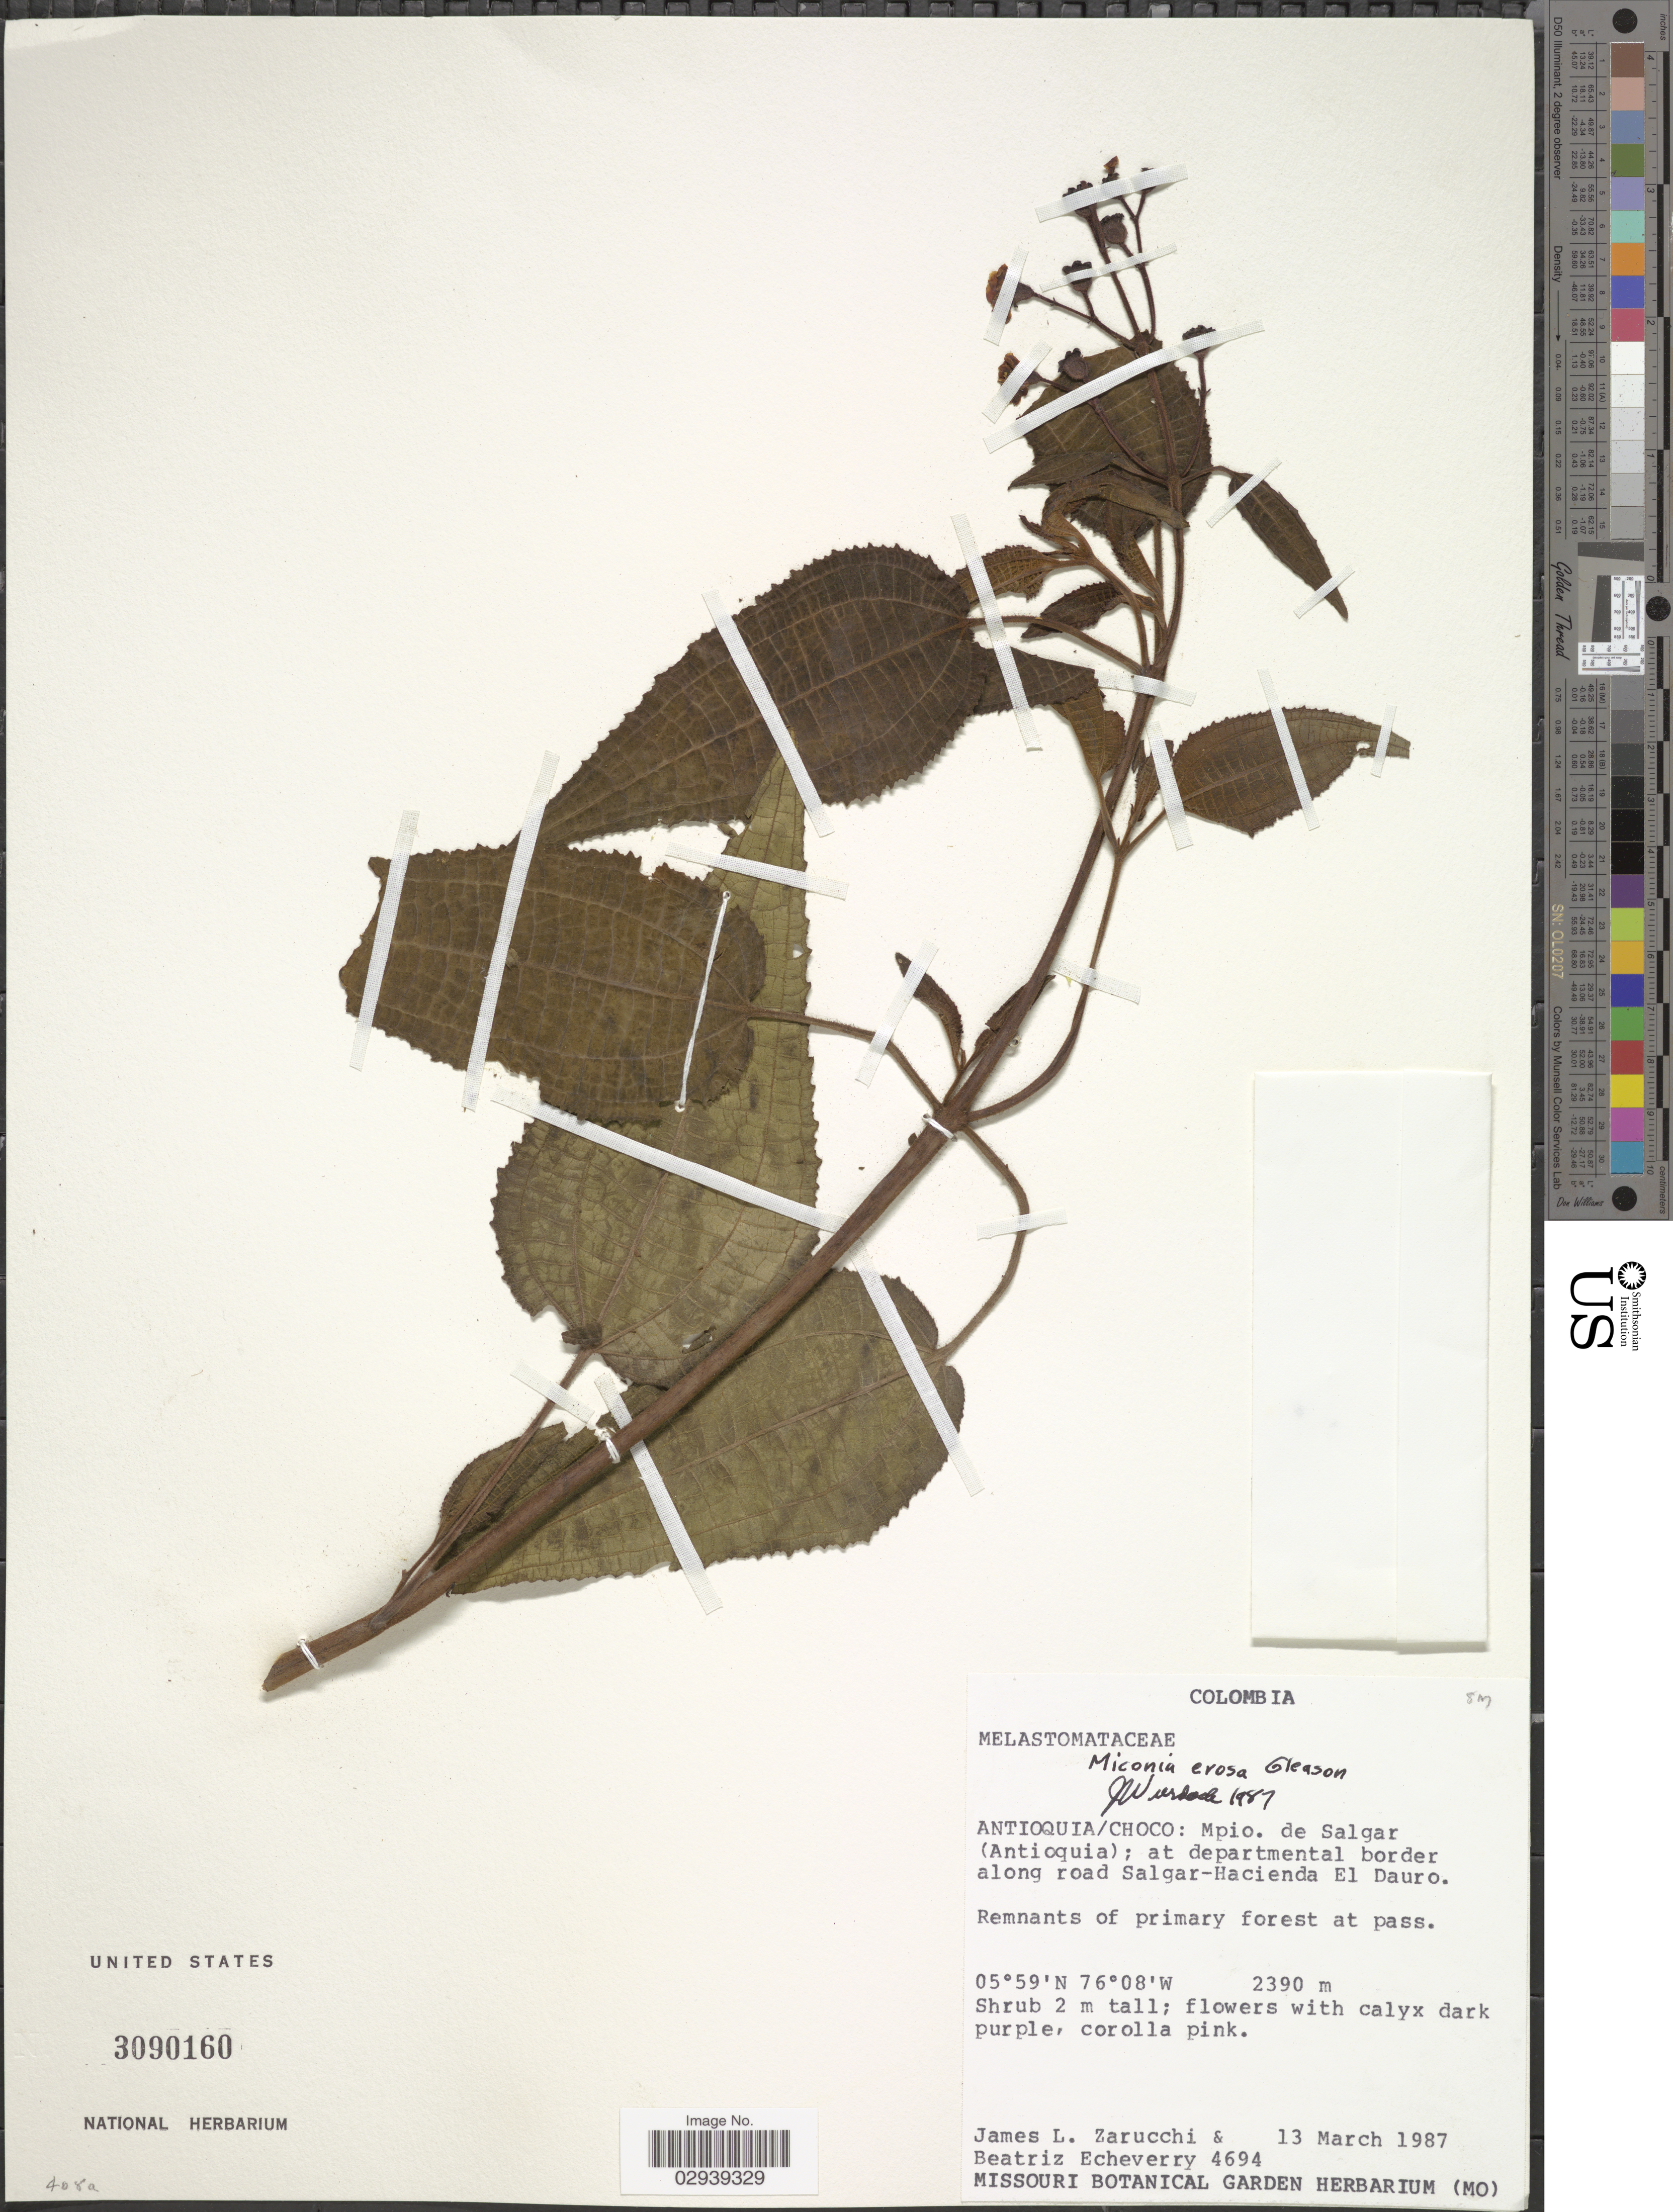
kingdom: Plantae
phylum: Tracheophyta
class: Magnoliopsida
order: Myrtales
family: Melastomataceae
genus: Miconia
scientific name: Miconia erosa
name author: Gleason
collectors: J. L. Zarucchi & B. Echeverry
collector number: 4694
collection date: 1987-03-13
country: Colombia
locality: Antioquia/Choco: Mpio. de Salgar (Antioquia); at departmental border along road Salgar-Hacienda El Dauro.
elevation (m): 2390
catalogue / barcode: US 3090160